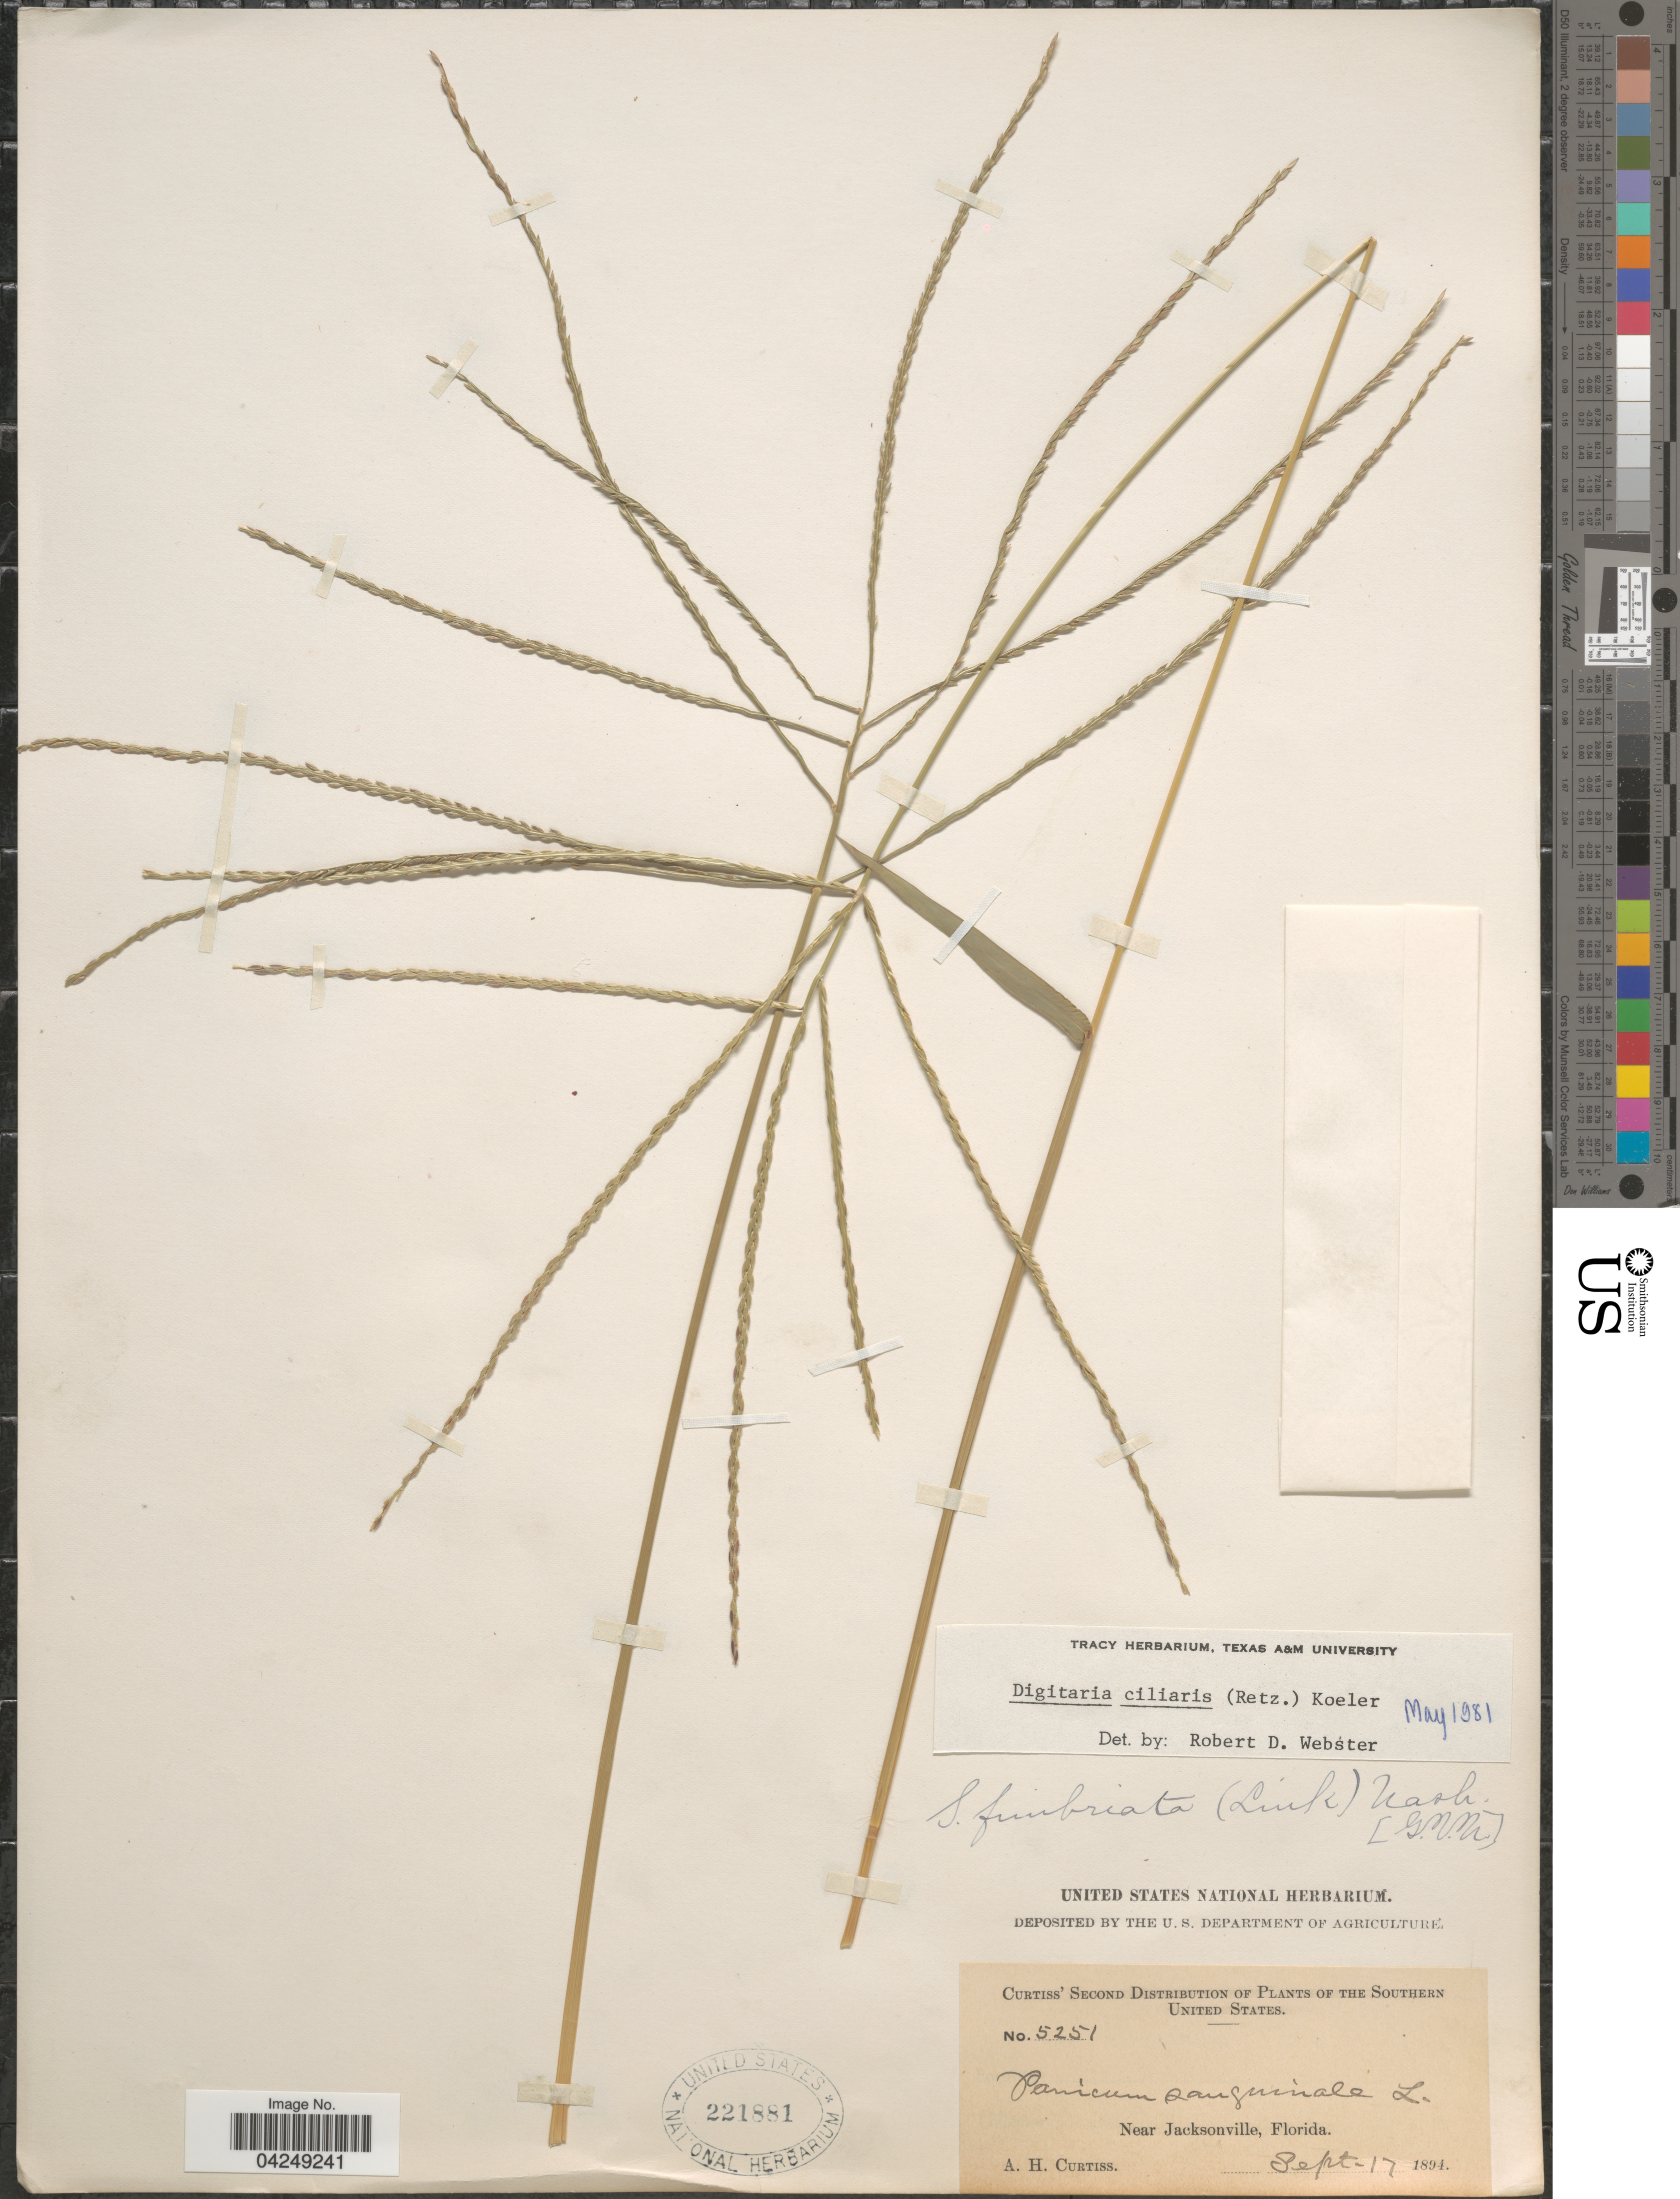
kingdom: Plantae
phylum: Tracheophyta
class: Liliopsida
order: Poales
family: Poaceae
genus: Digitaria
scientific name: Digitaria ciliaris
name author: (Retz.) Koeler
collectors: A. H. Curtiss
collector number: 5251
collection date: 1894-09-17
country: United States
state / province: Florida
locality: Southern United States. Near Jacksonville.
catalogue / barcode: US 221881